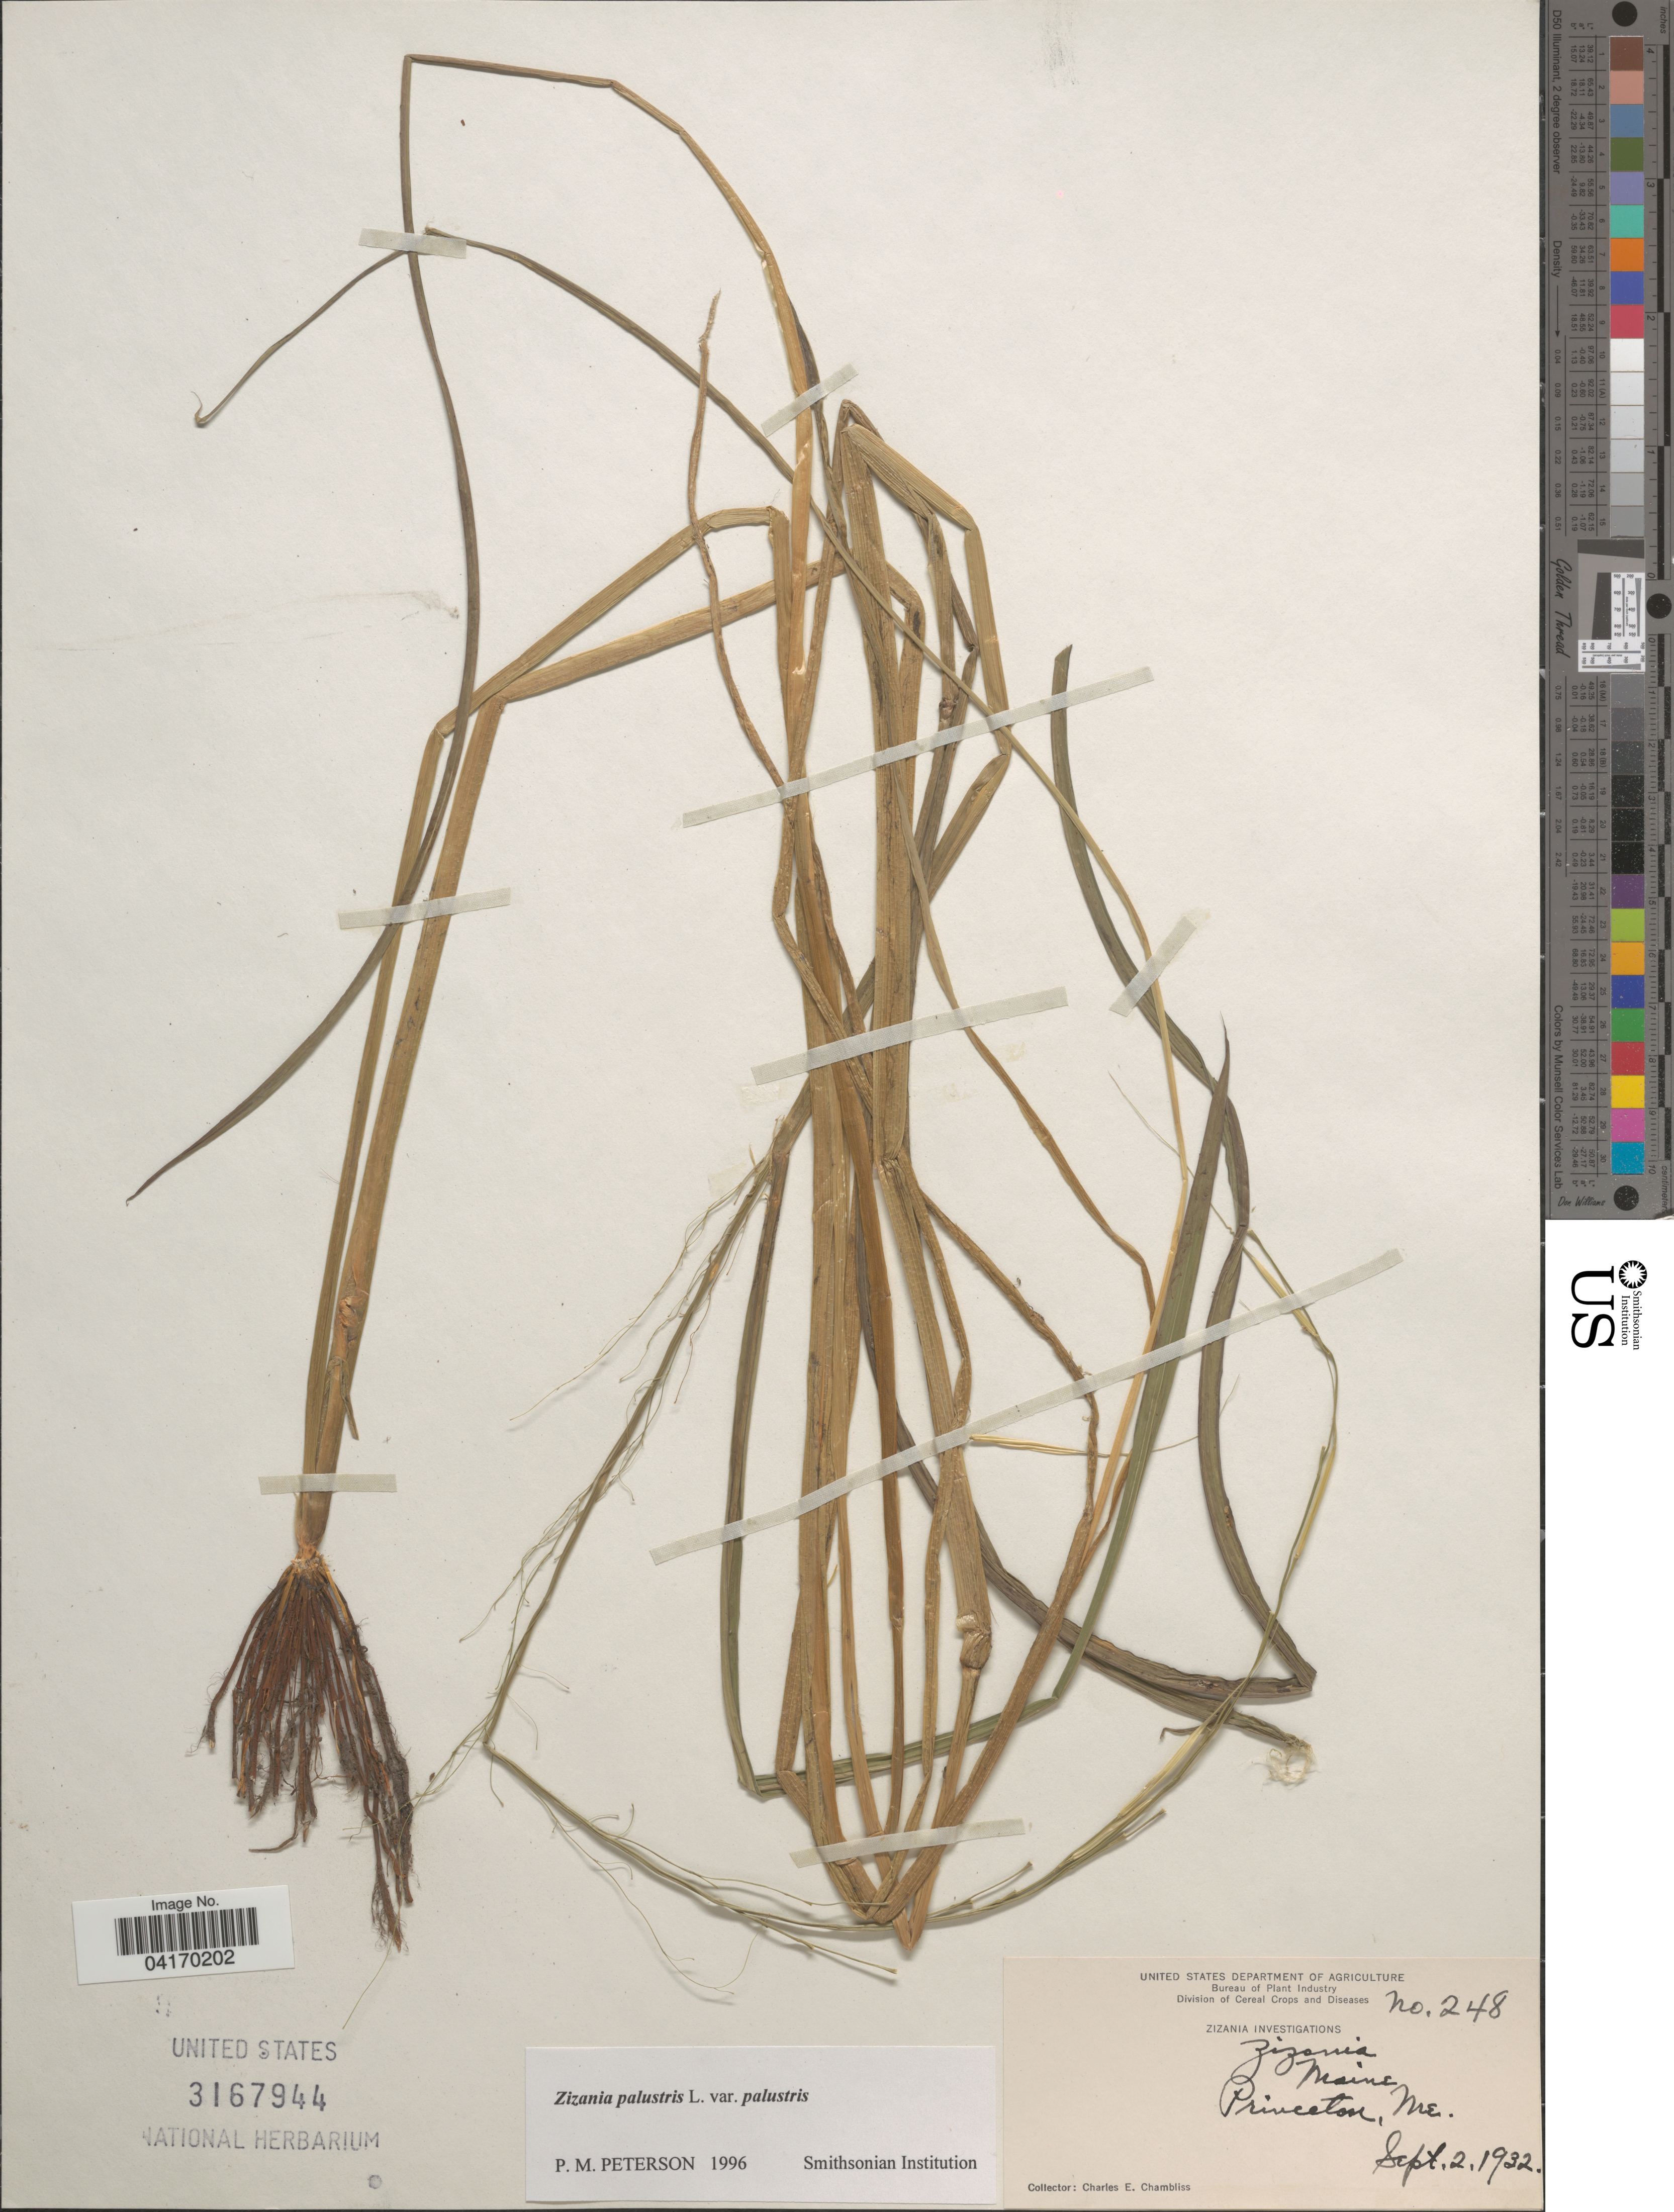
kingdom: Plantae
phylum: Tracheophyta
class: Liliopsida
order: Poales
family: Poaceae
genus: Zizania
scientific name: Zizania palustris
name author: L.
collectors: C. Chambliss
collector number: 248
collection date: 1932-09-02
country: United States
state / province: Maine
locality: Princeton.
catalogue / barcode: US 3167944